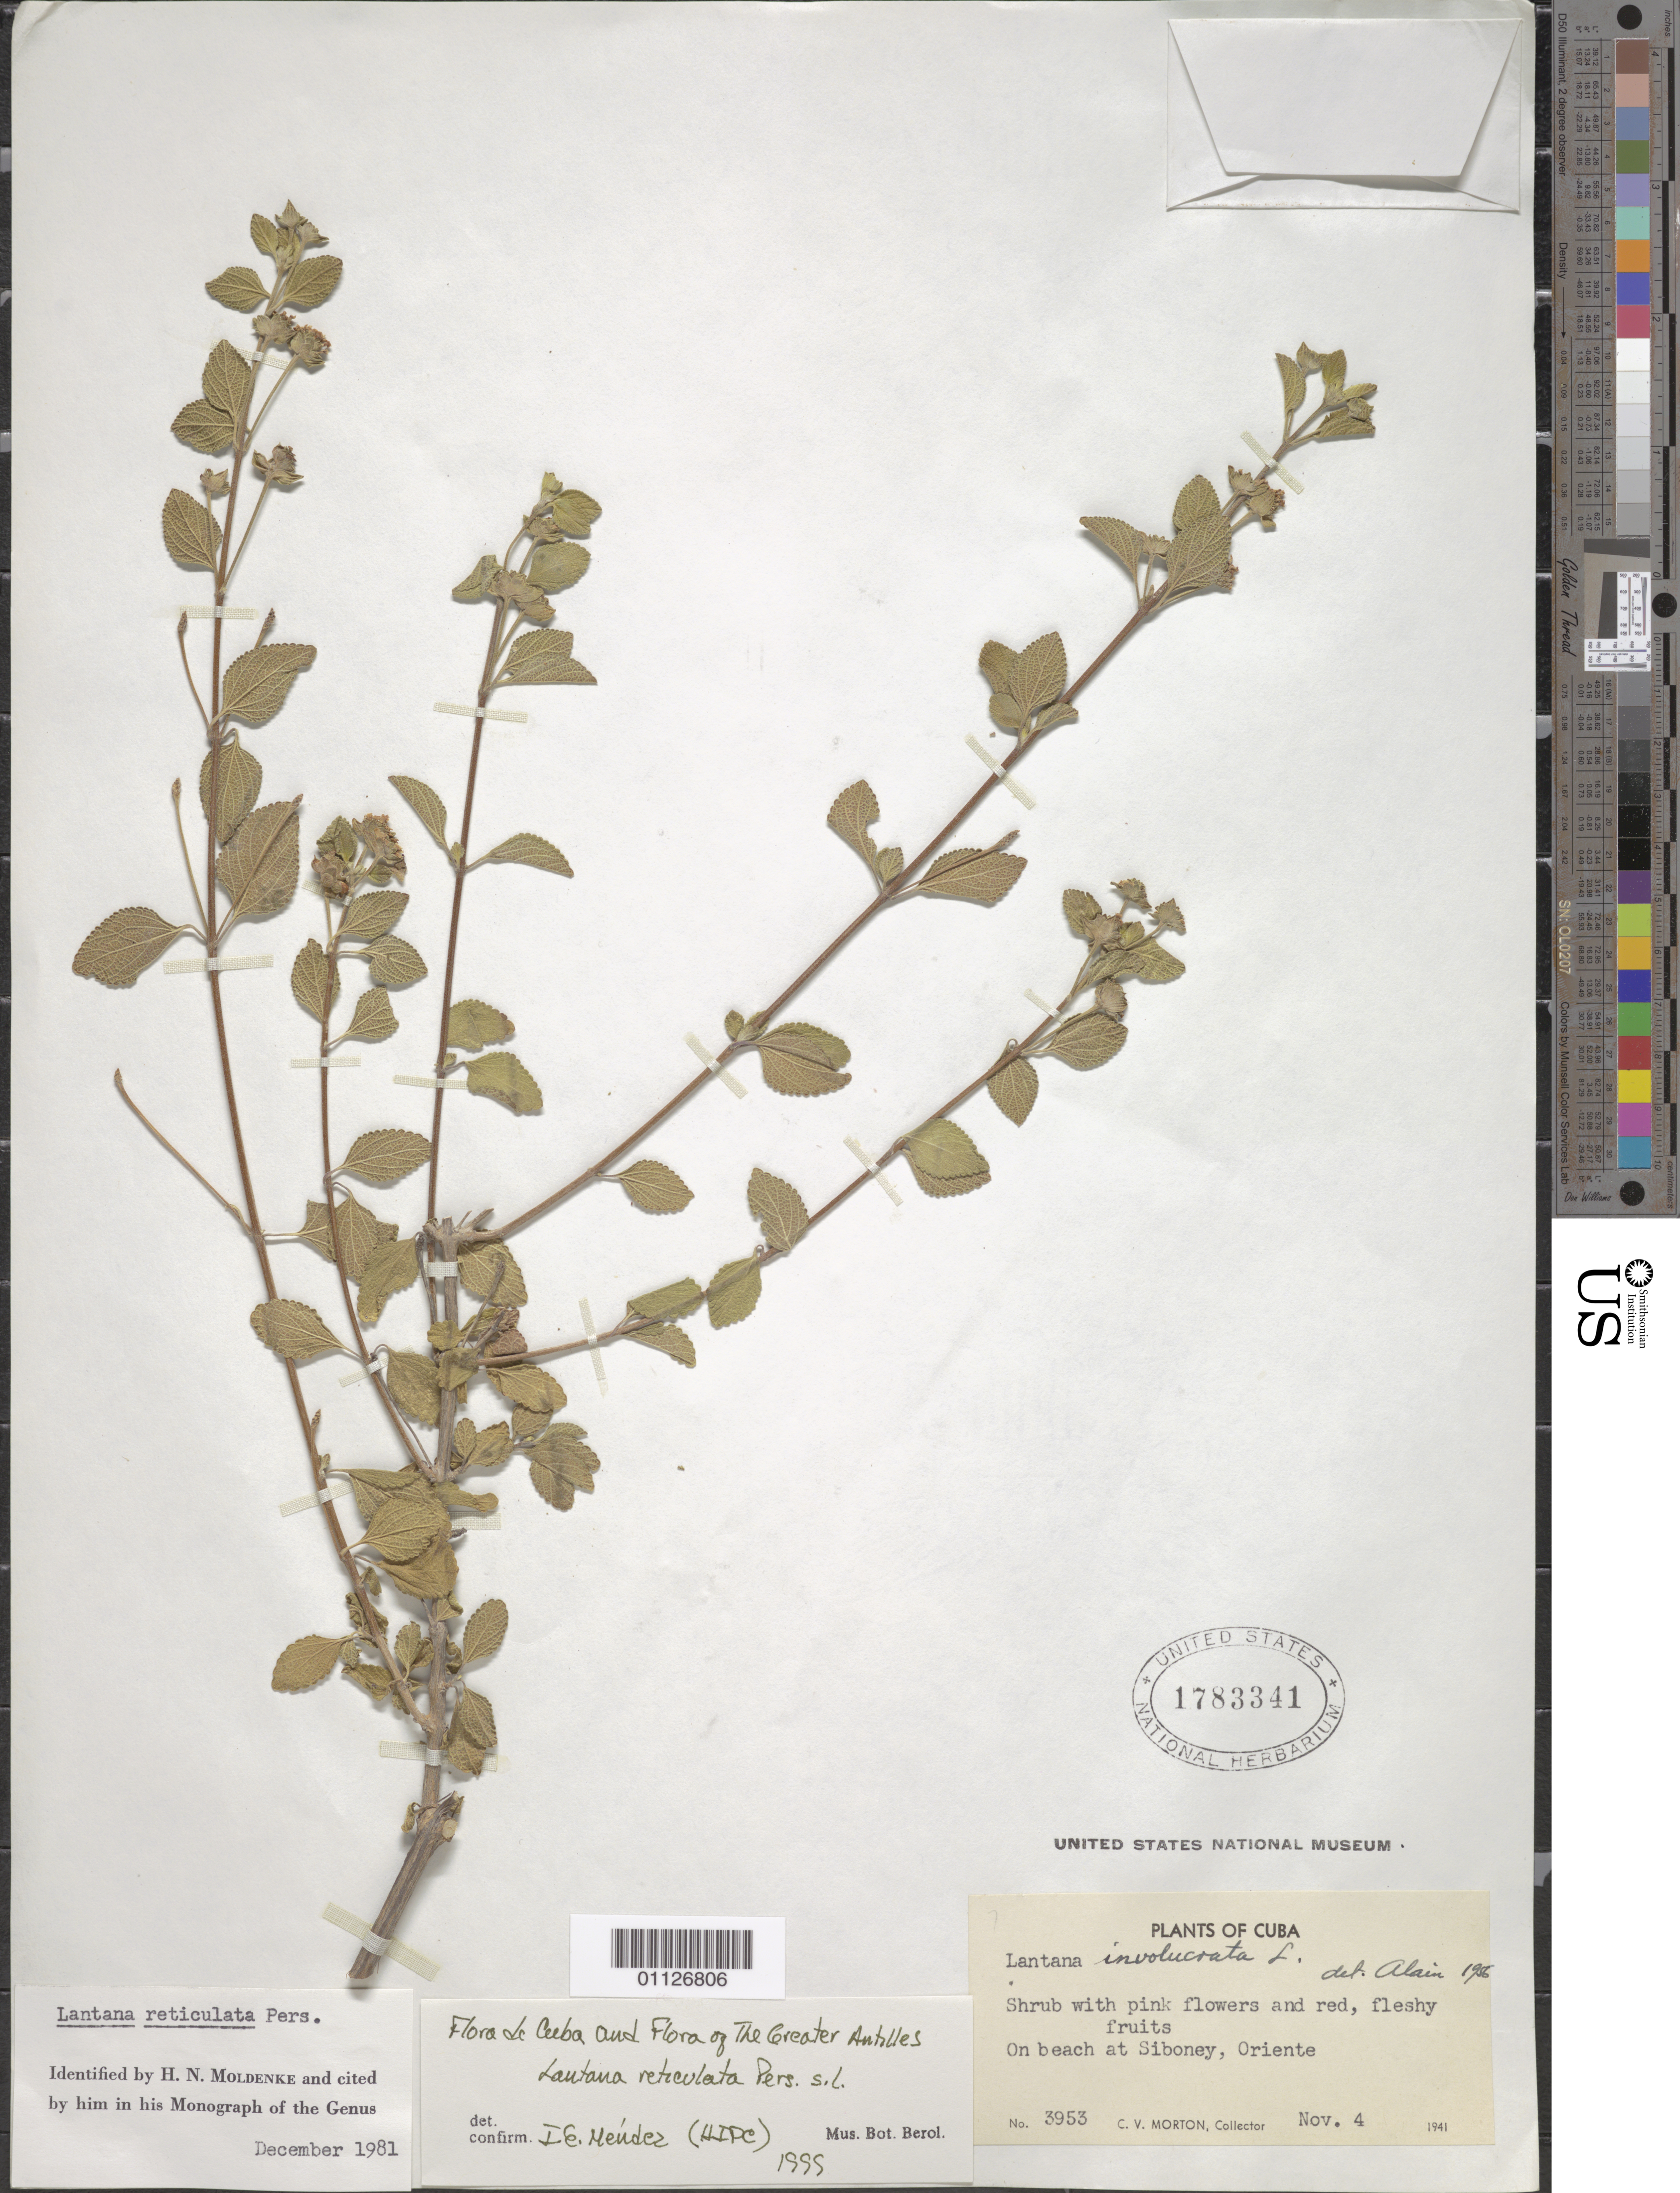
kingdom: Plantae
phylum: Tracheophyta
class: Magnoliopsida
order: Lamiales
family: Verbenaceae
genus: Lantana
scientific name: Lantana reticulata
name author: Pers.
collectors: C. V. Morton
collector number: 3953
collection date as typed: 04 Nov 1941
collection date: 1941-11-04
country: Cuba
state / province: Santiago de Cuba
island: Cuba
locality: On beach at Siboney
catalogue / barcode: US 1783341